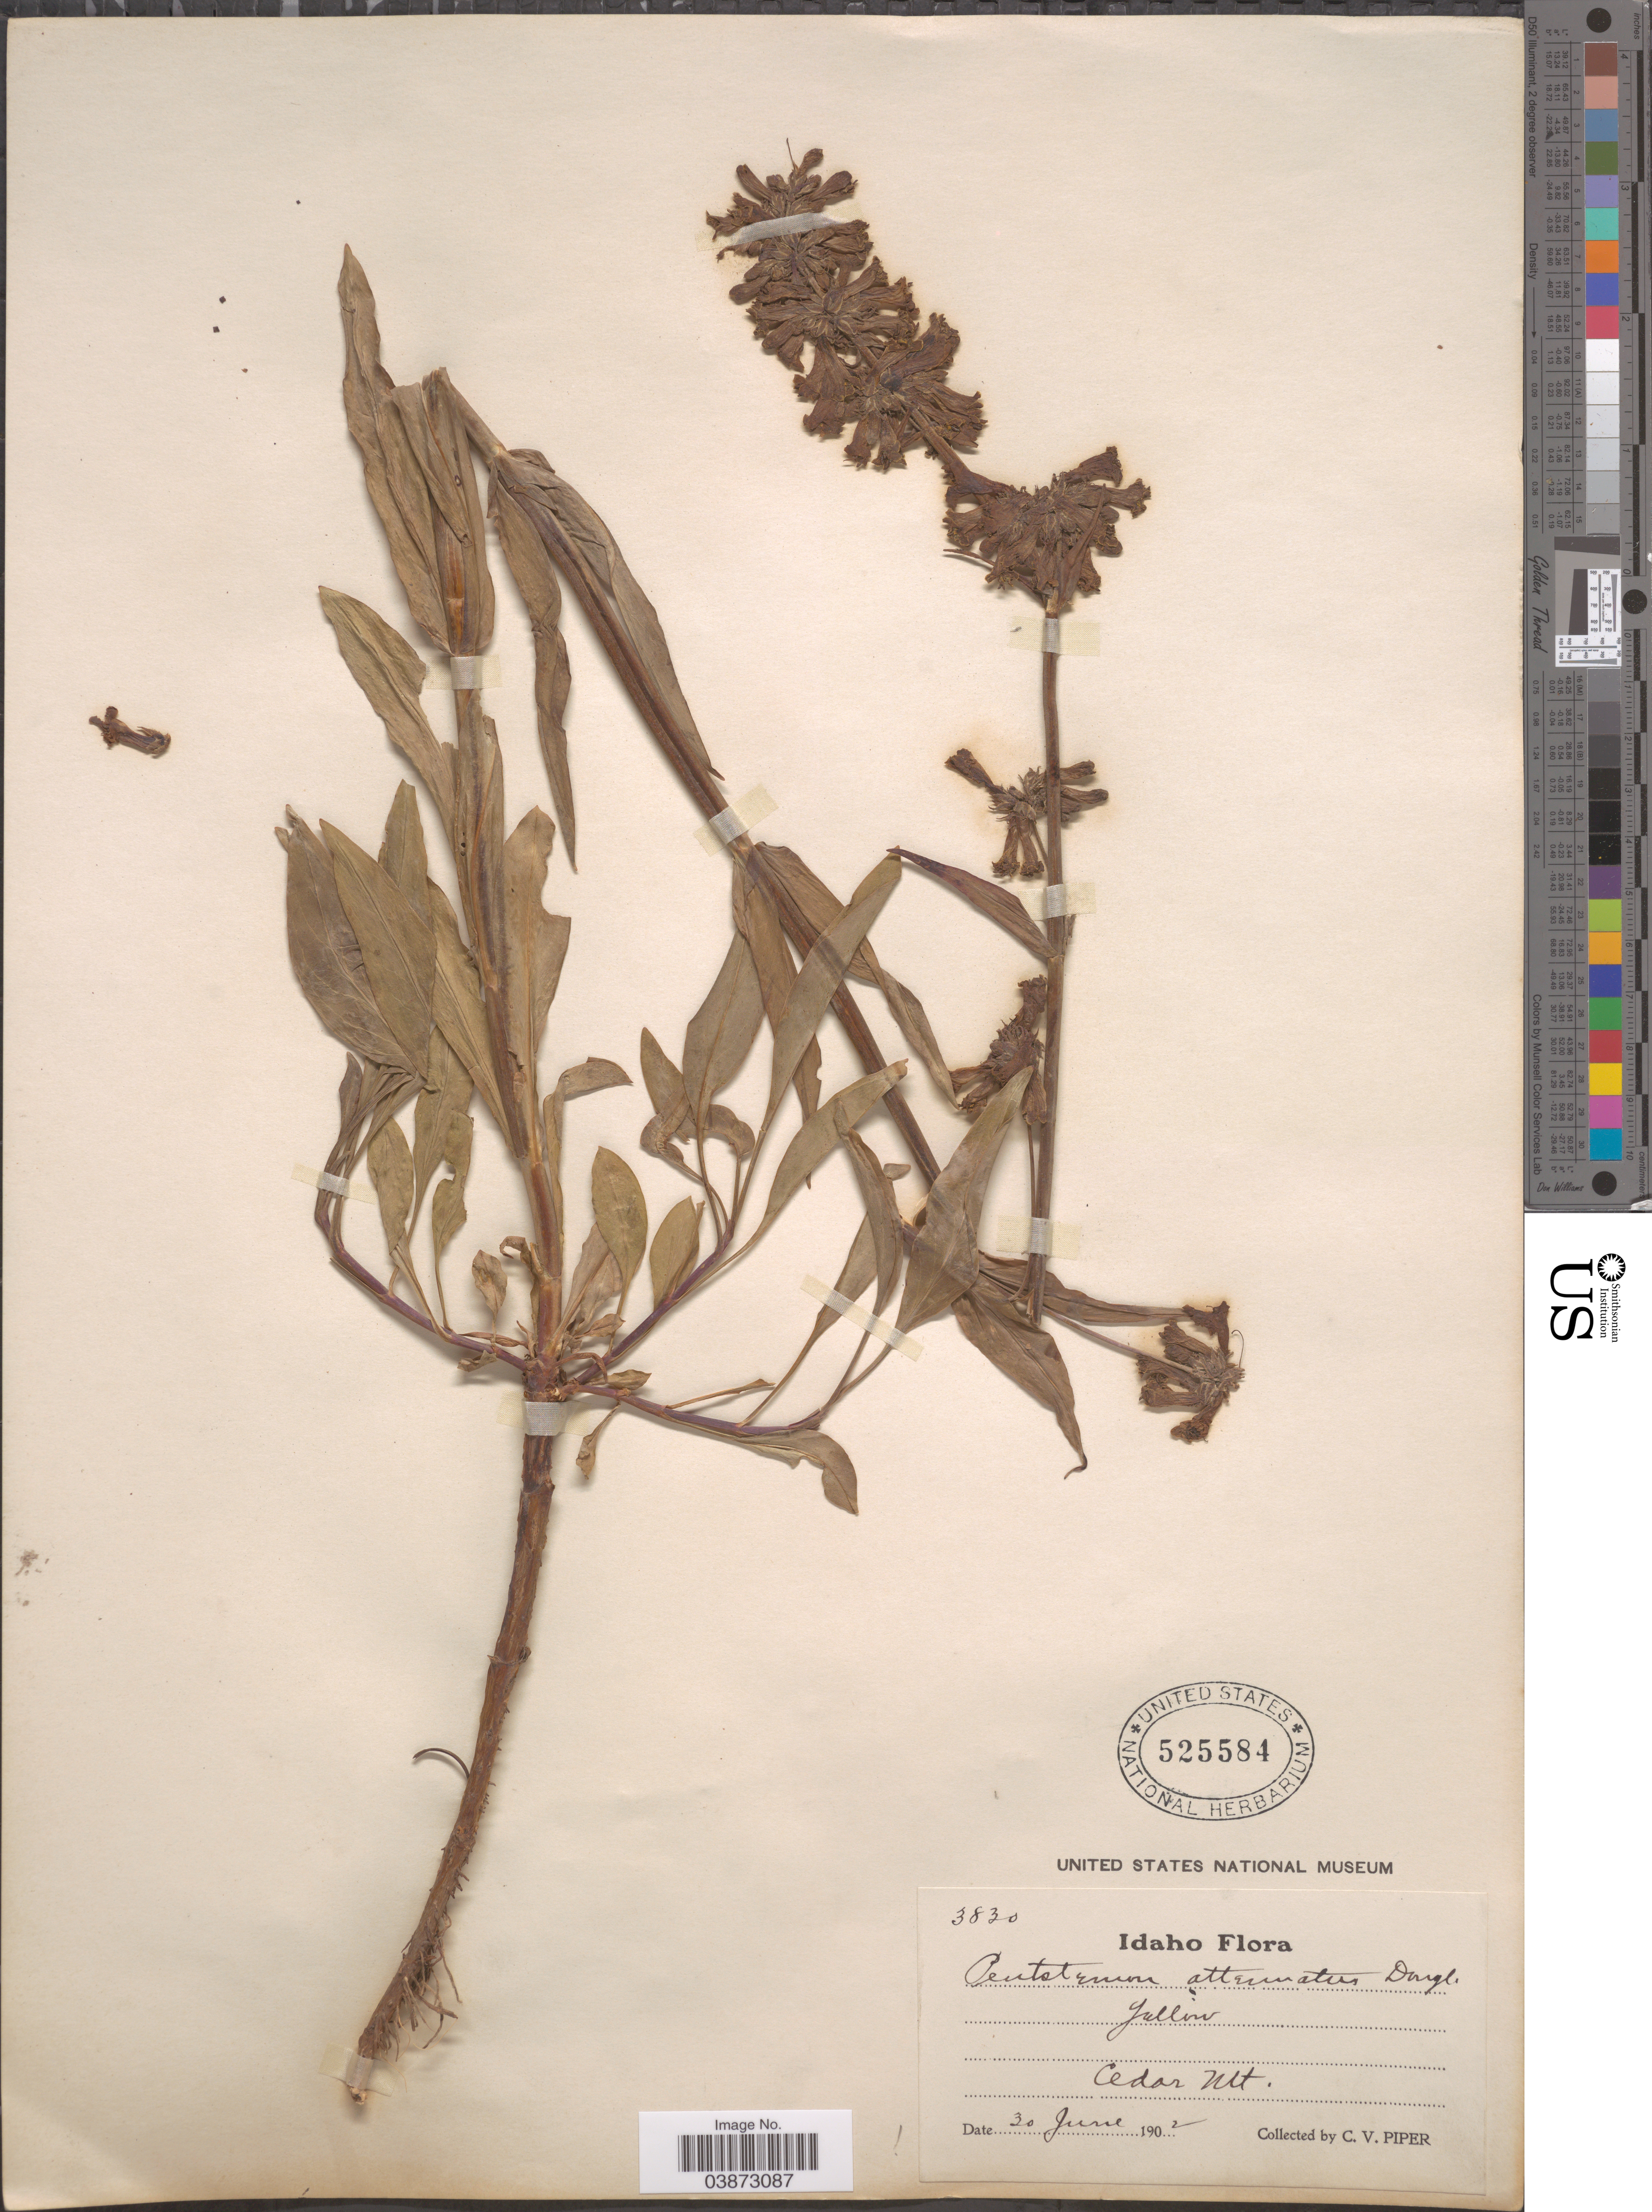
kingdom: Plantae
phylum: Tracheophyta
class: Magnoliopsida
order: Lamiales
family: Plantaginaceae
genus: Penstemon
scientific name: Penstemon attenuatus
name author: Douglas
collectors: C. V. Piper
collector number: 3830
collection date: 1902-06-30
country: United States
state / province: Idaho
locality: Cedar Mt.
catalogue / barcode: US 525584